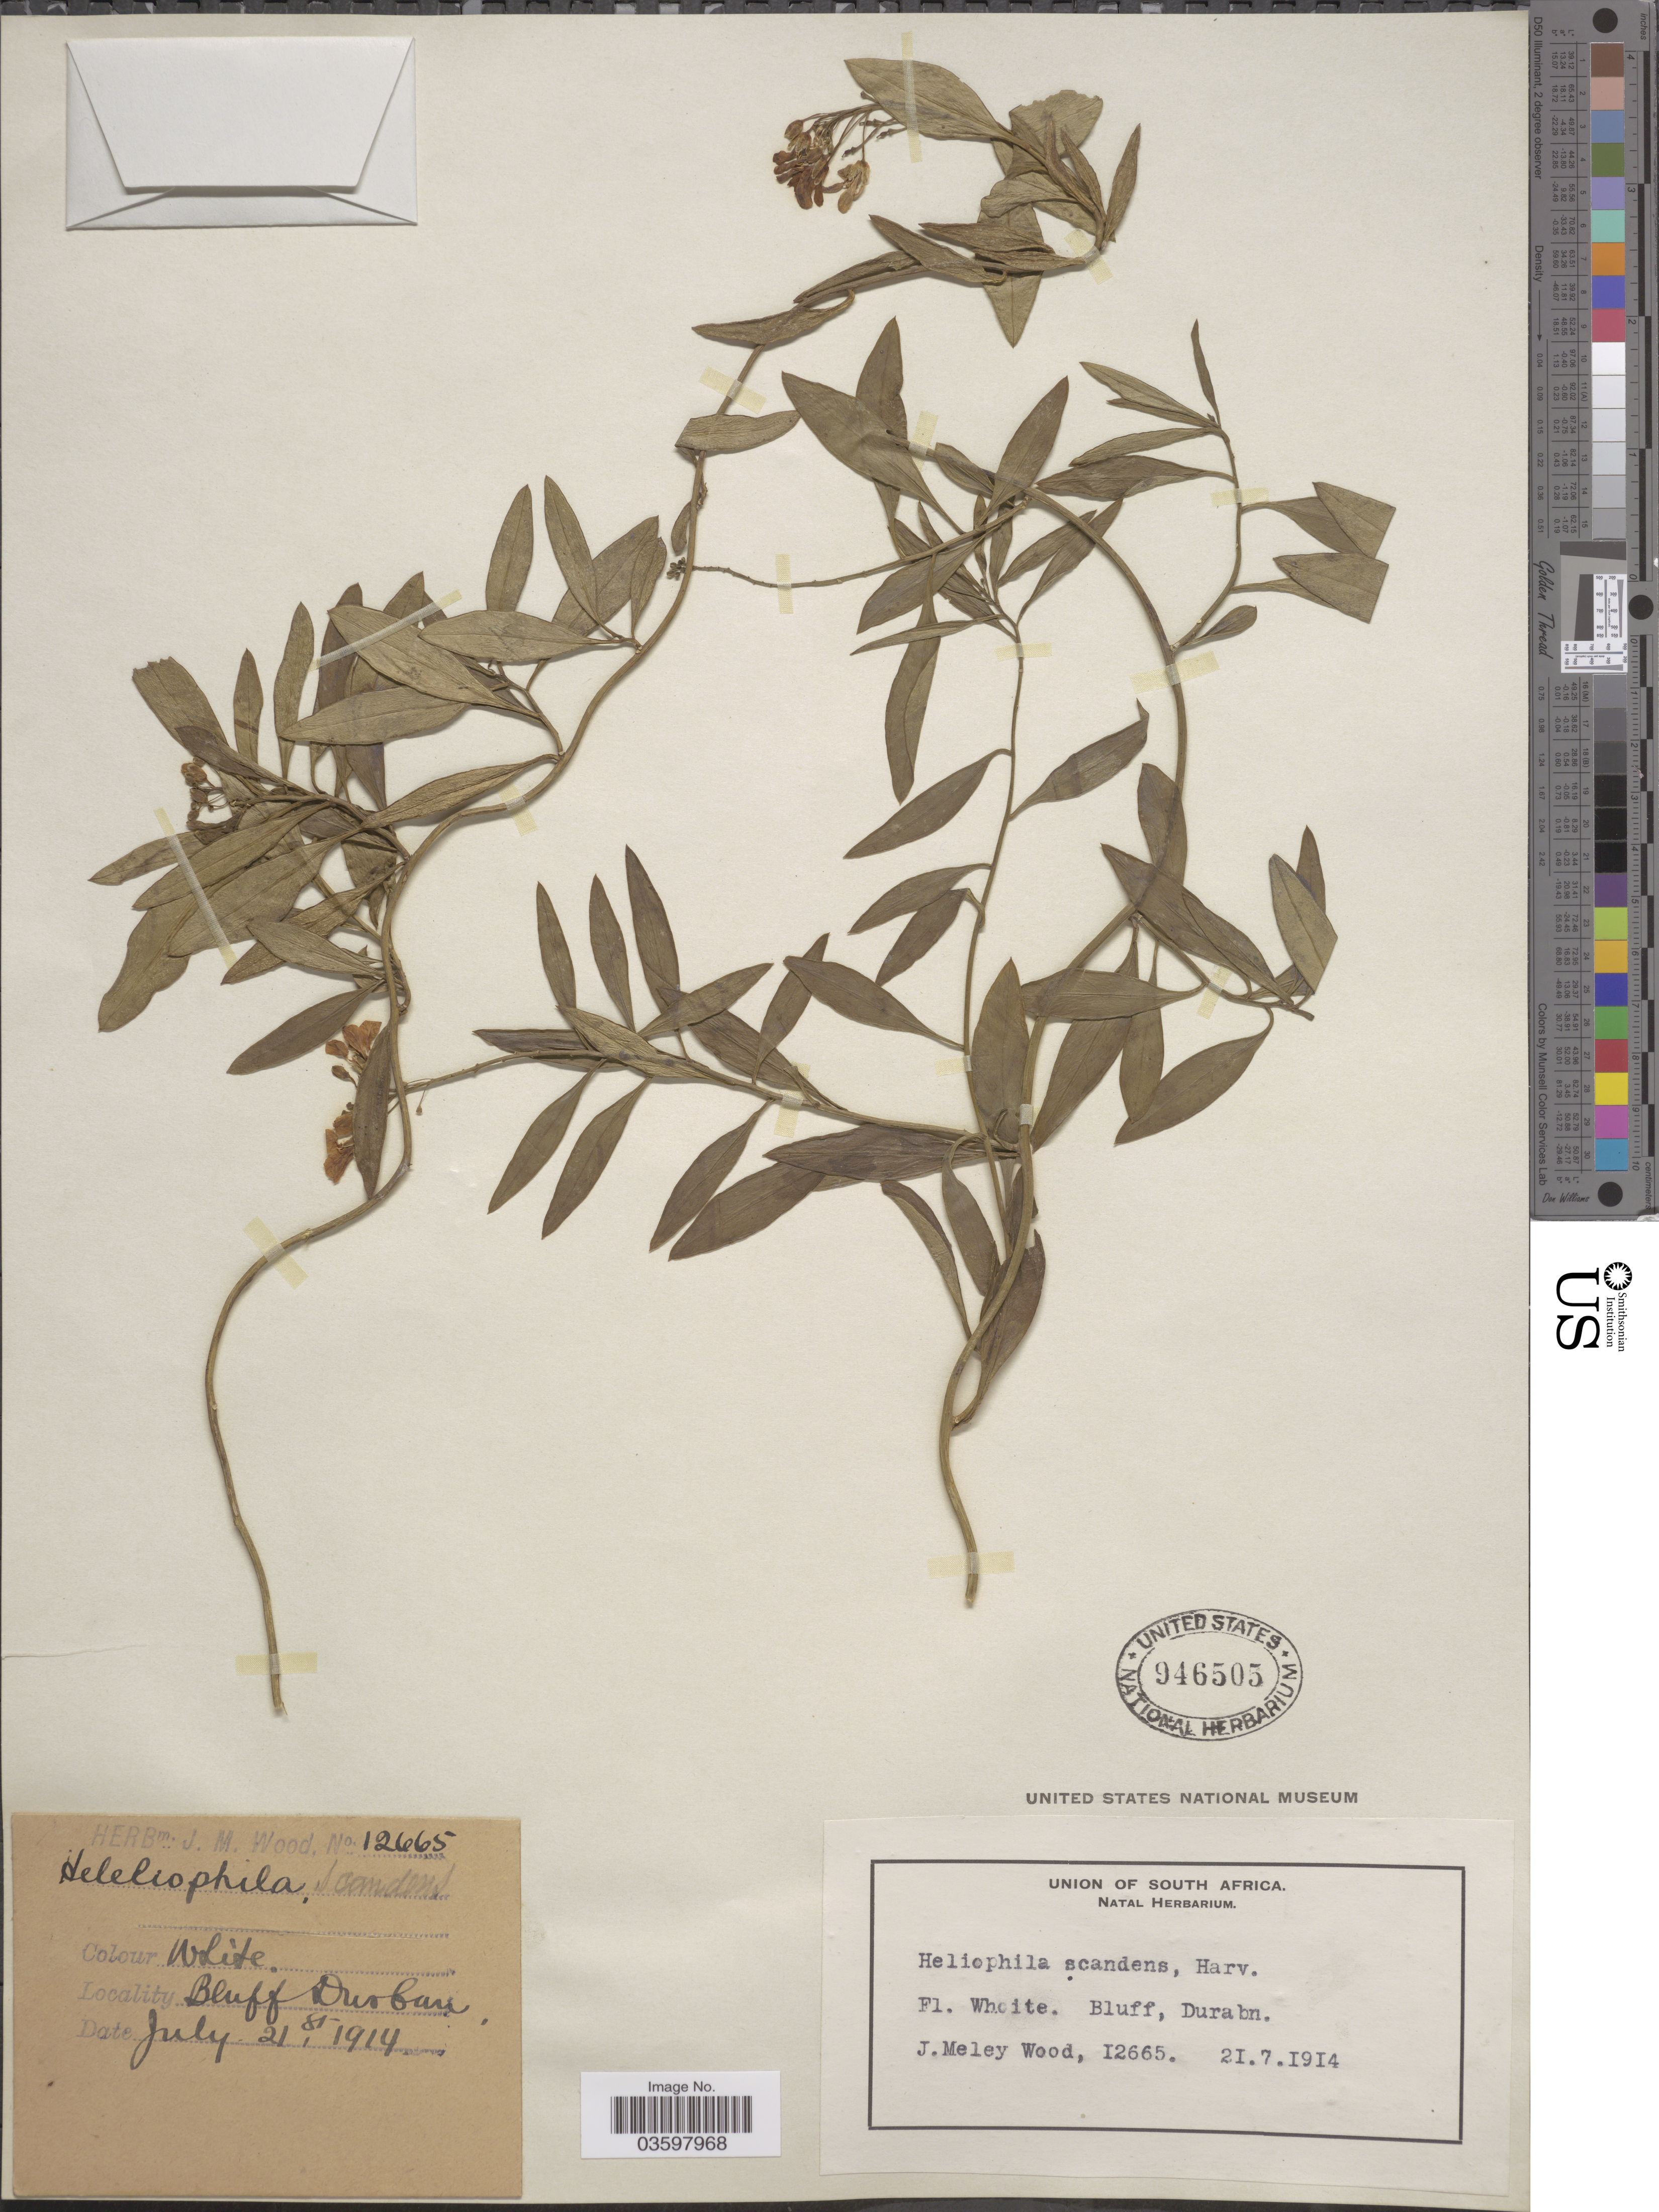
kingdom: Plantae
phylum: Tracheophyta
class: Magnoliopsida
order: Brassicales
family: Brassicaceae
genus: Heliophila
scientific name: Heliophila scandens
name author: Harv.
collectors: J. Medley Wood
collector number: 12665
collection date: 1914-07-21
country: South Africa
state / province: KwaZulu-Natal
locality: Bluff, Durban. Durabn.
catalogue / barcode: US 946505